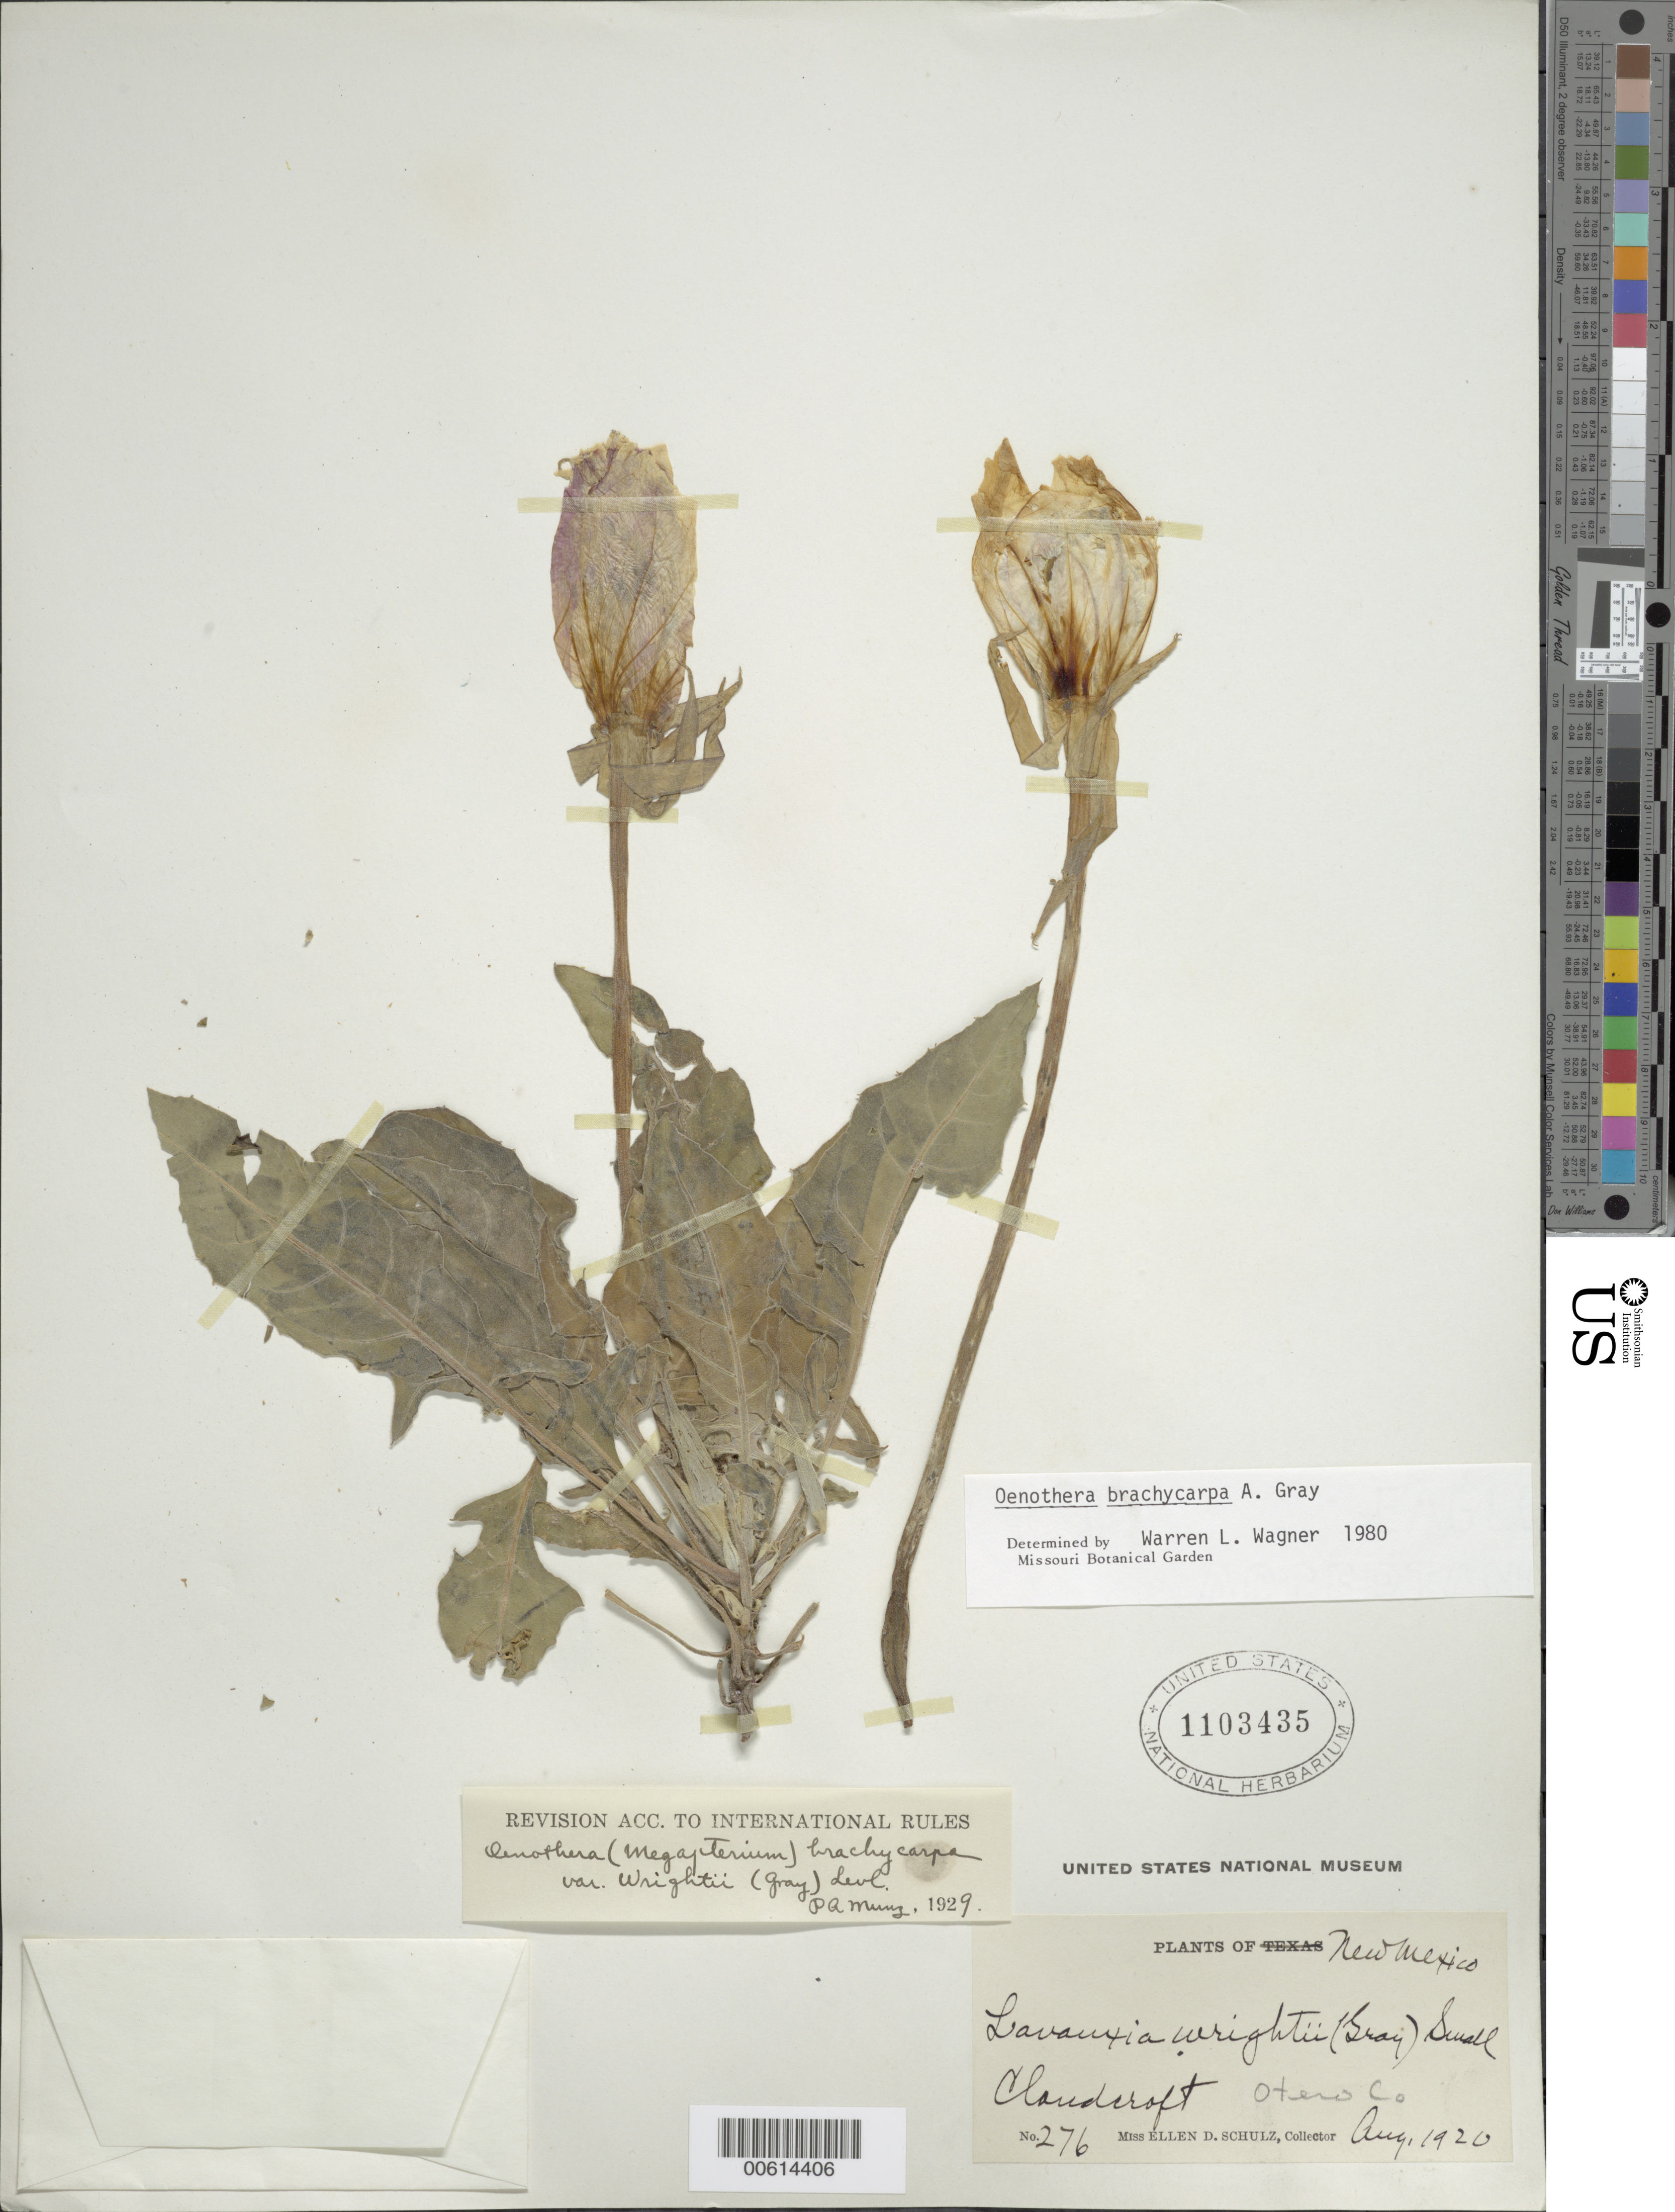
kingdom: Plantae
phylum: Tracheophyta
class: Magnoliopsida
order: Myrtales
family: Onagraceae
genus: Oenothera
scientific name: Oenothera brachycarpa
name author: A. Gray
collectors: E. D. Schulz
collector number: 276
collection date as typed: Aug 1920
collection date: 1920-08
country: United States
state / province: New Mexico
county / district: Otero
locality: Claudcroft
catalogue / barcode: US 1103435